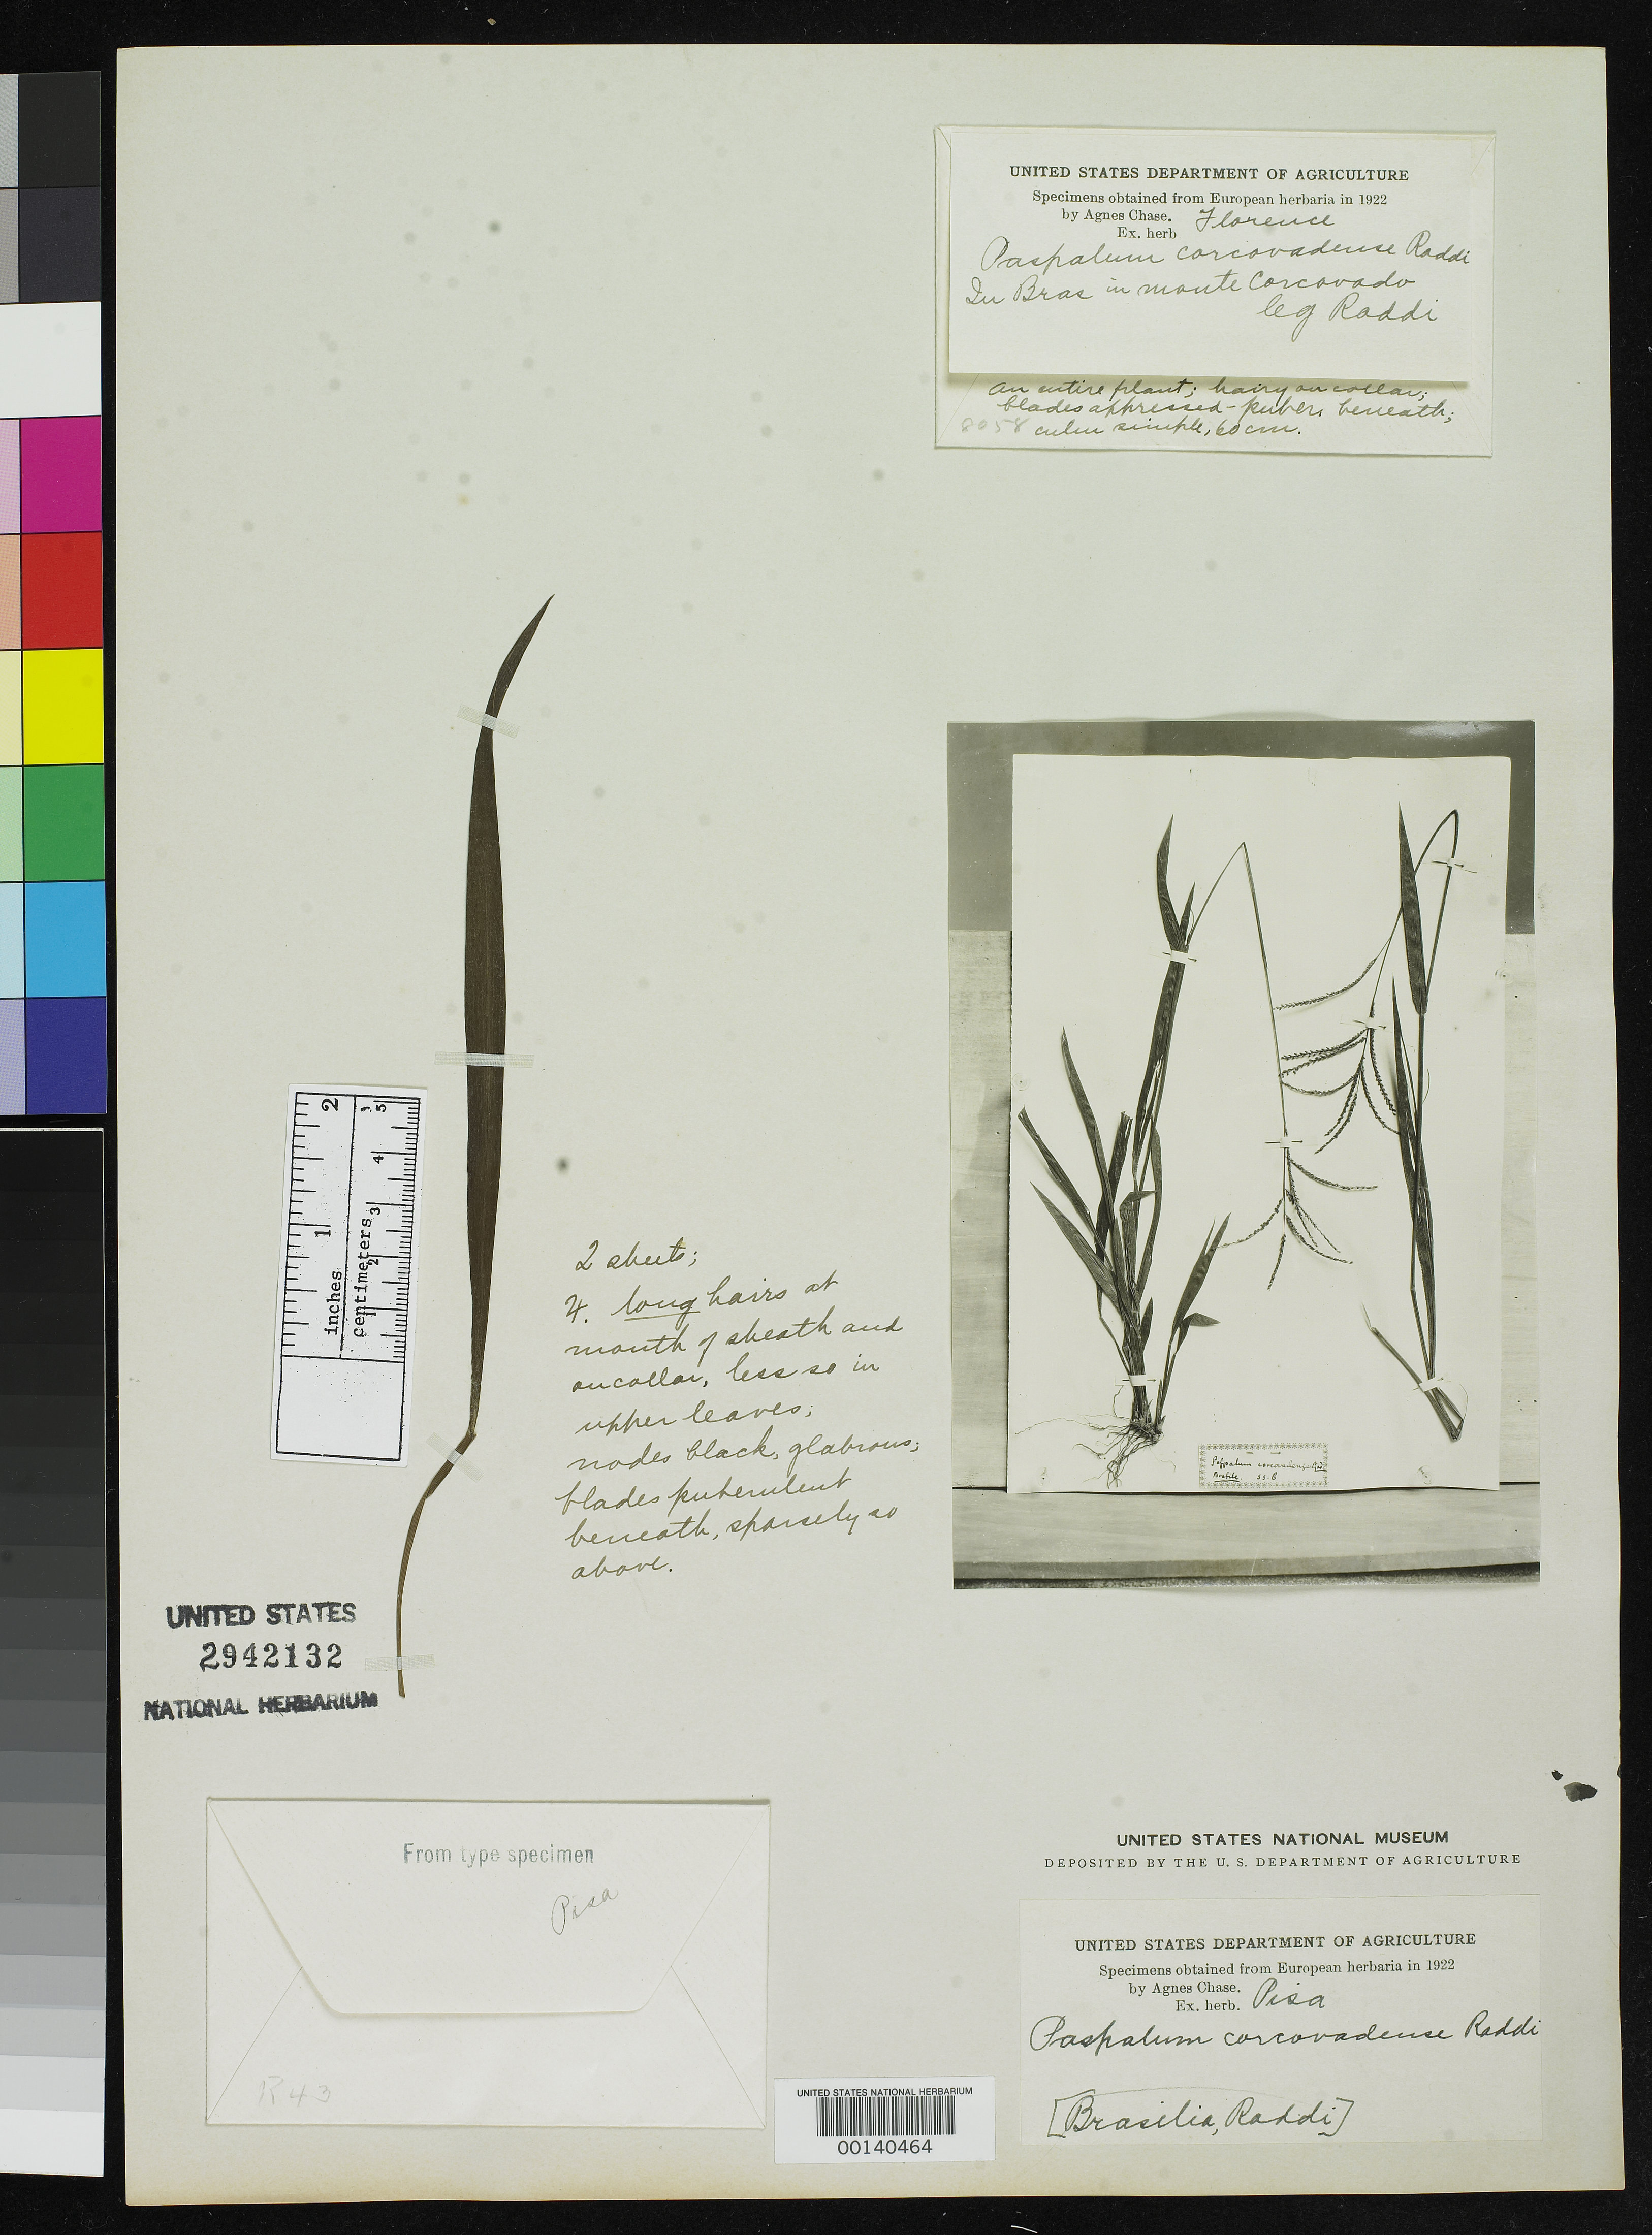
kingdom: Plantae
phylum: Tracheophyta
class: Liliopsida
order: Poales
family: Poaceae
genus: Paspalum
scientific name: Paspalum corcovadense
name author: Raddi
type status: Type Fragment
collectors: G. Raddi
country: Brazil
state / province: Rio de Janeiro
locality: Mt. Corcovado.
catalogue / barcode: US 2942132